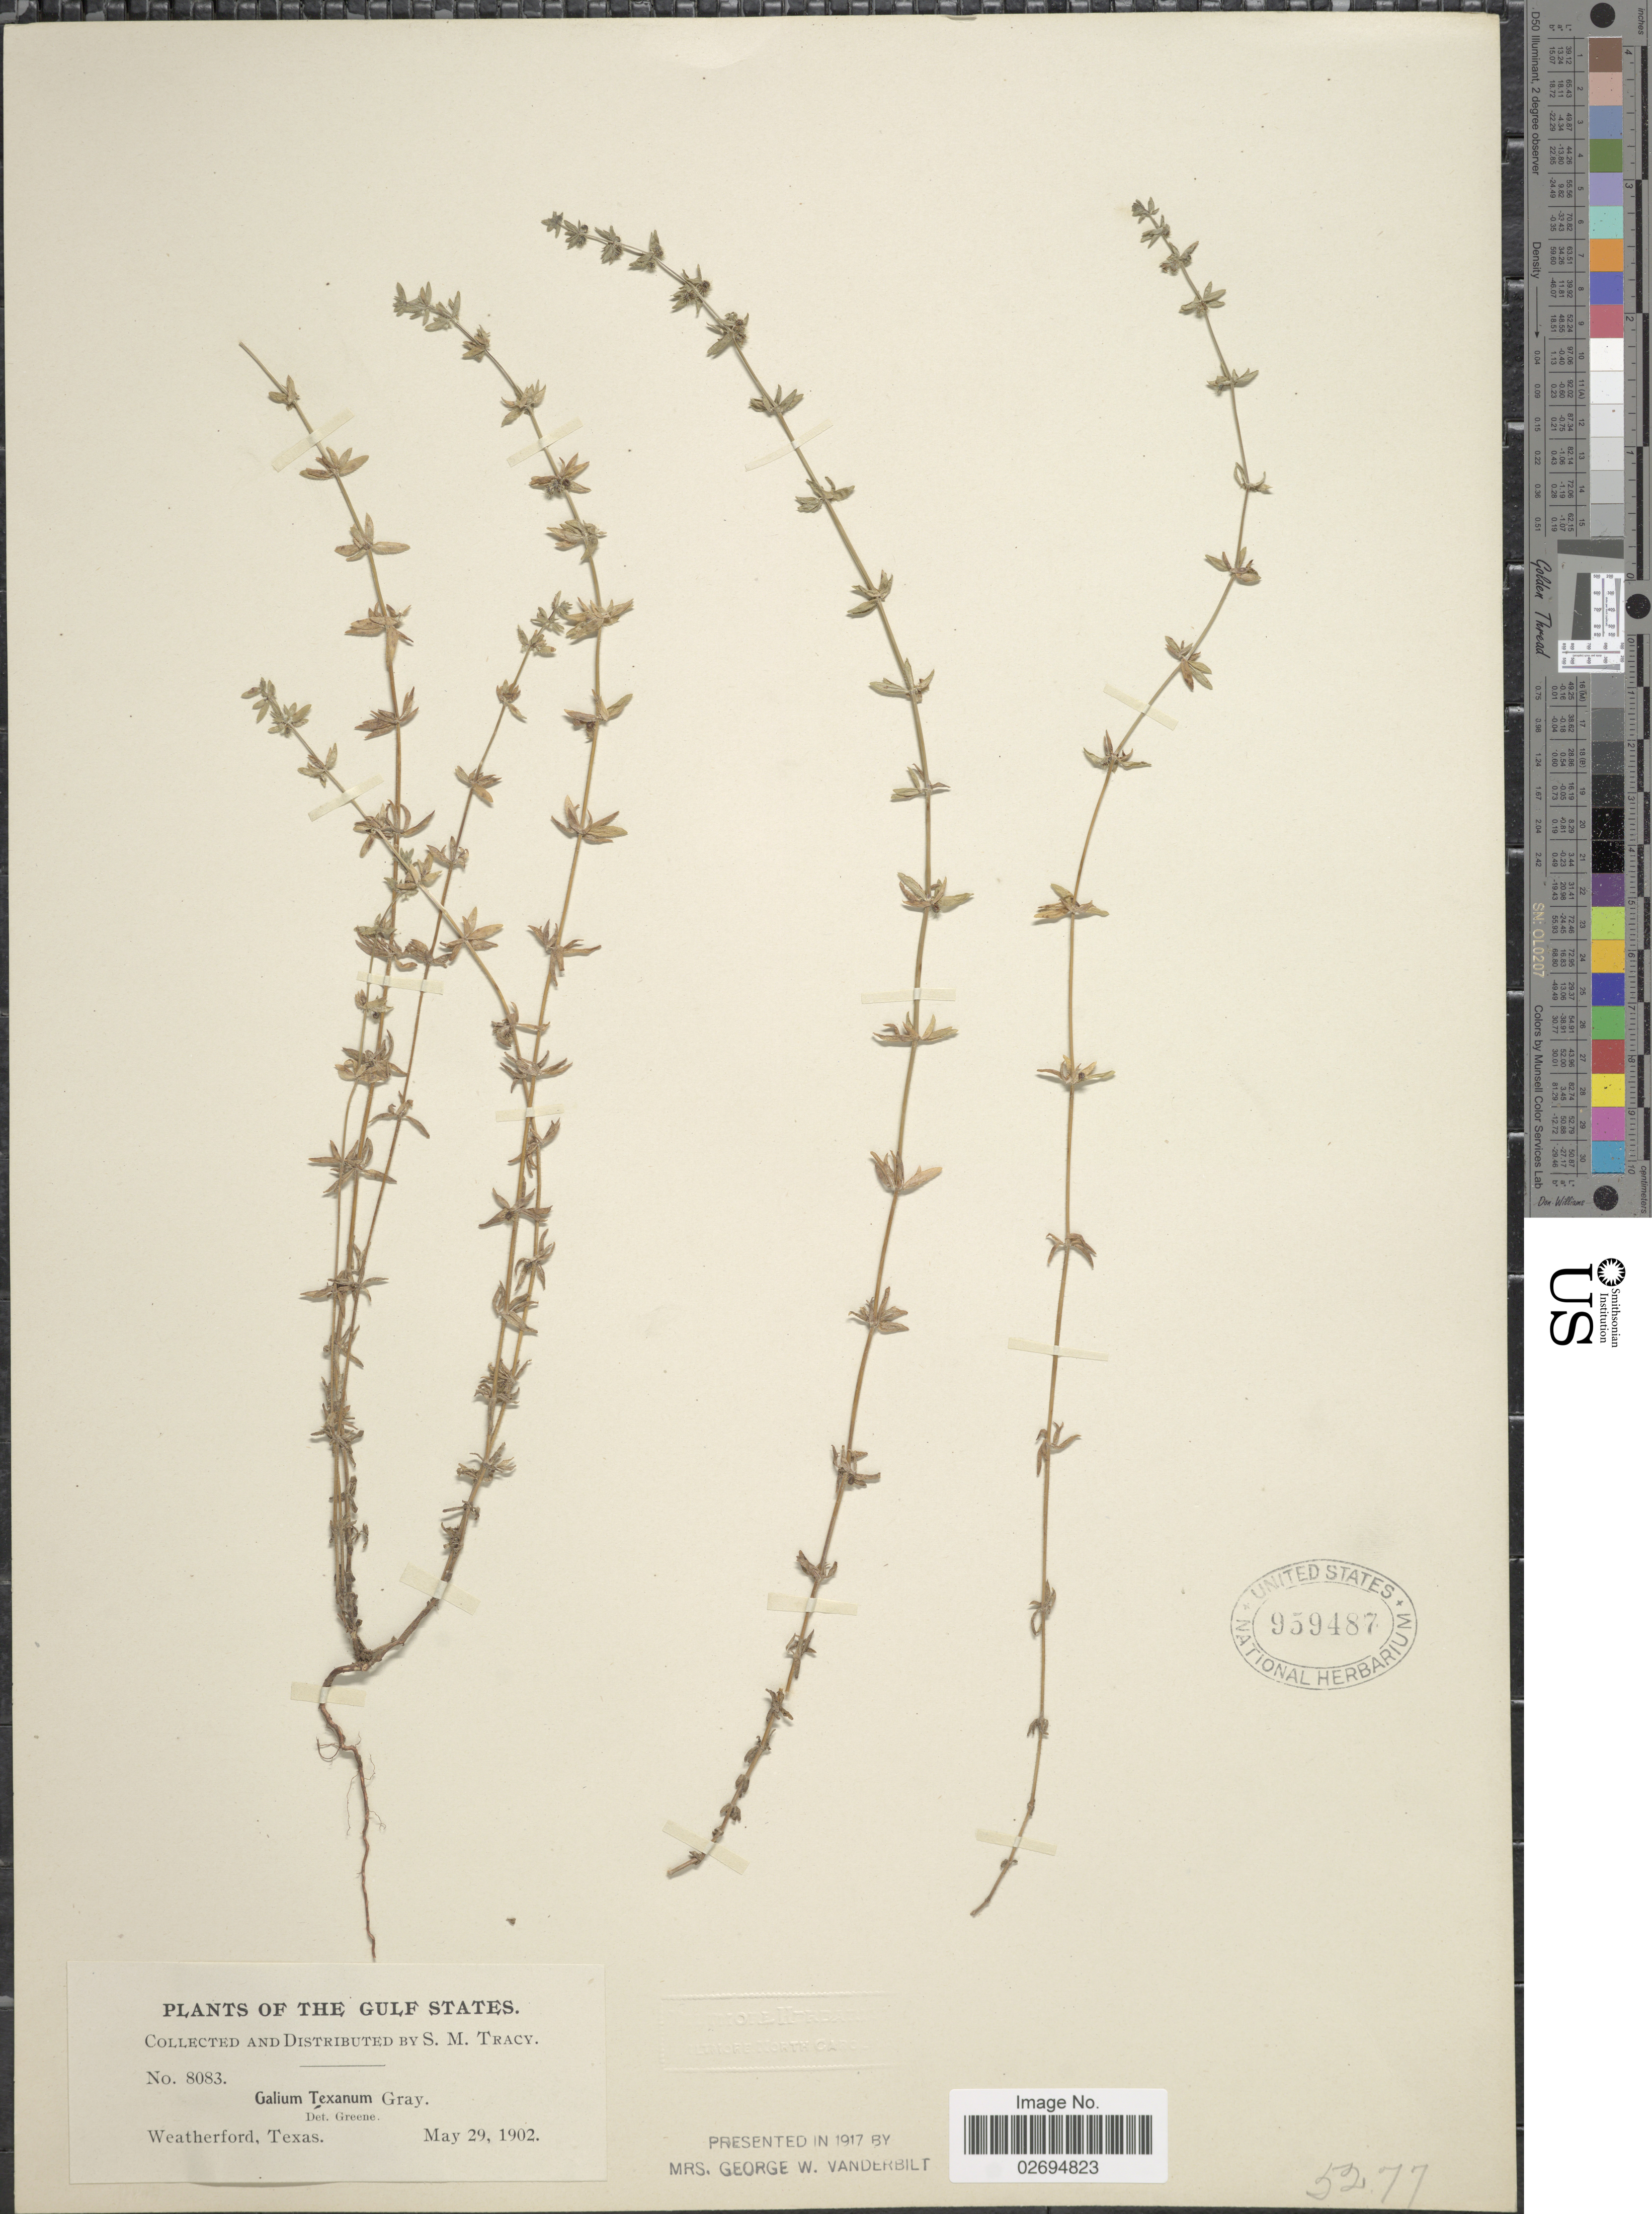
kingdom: Plantae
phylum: Tracheophyta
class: Magnoliopsida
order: Gentianales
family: Rubiaceae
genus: Galium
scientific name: Galium virgatum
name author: Nutt.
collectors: S. M. Tracy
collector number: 8083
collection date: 1902-05-29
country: United States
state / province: Texas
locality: The Gulf States, Weatherford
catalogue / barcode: US 959487